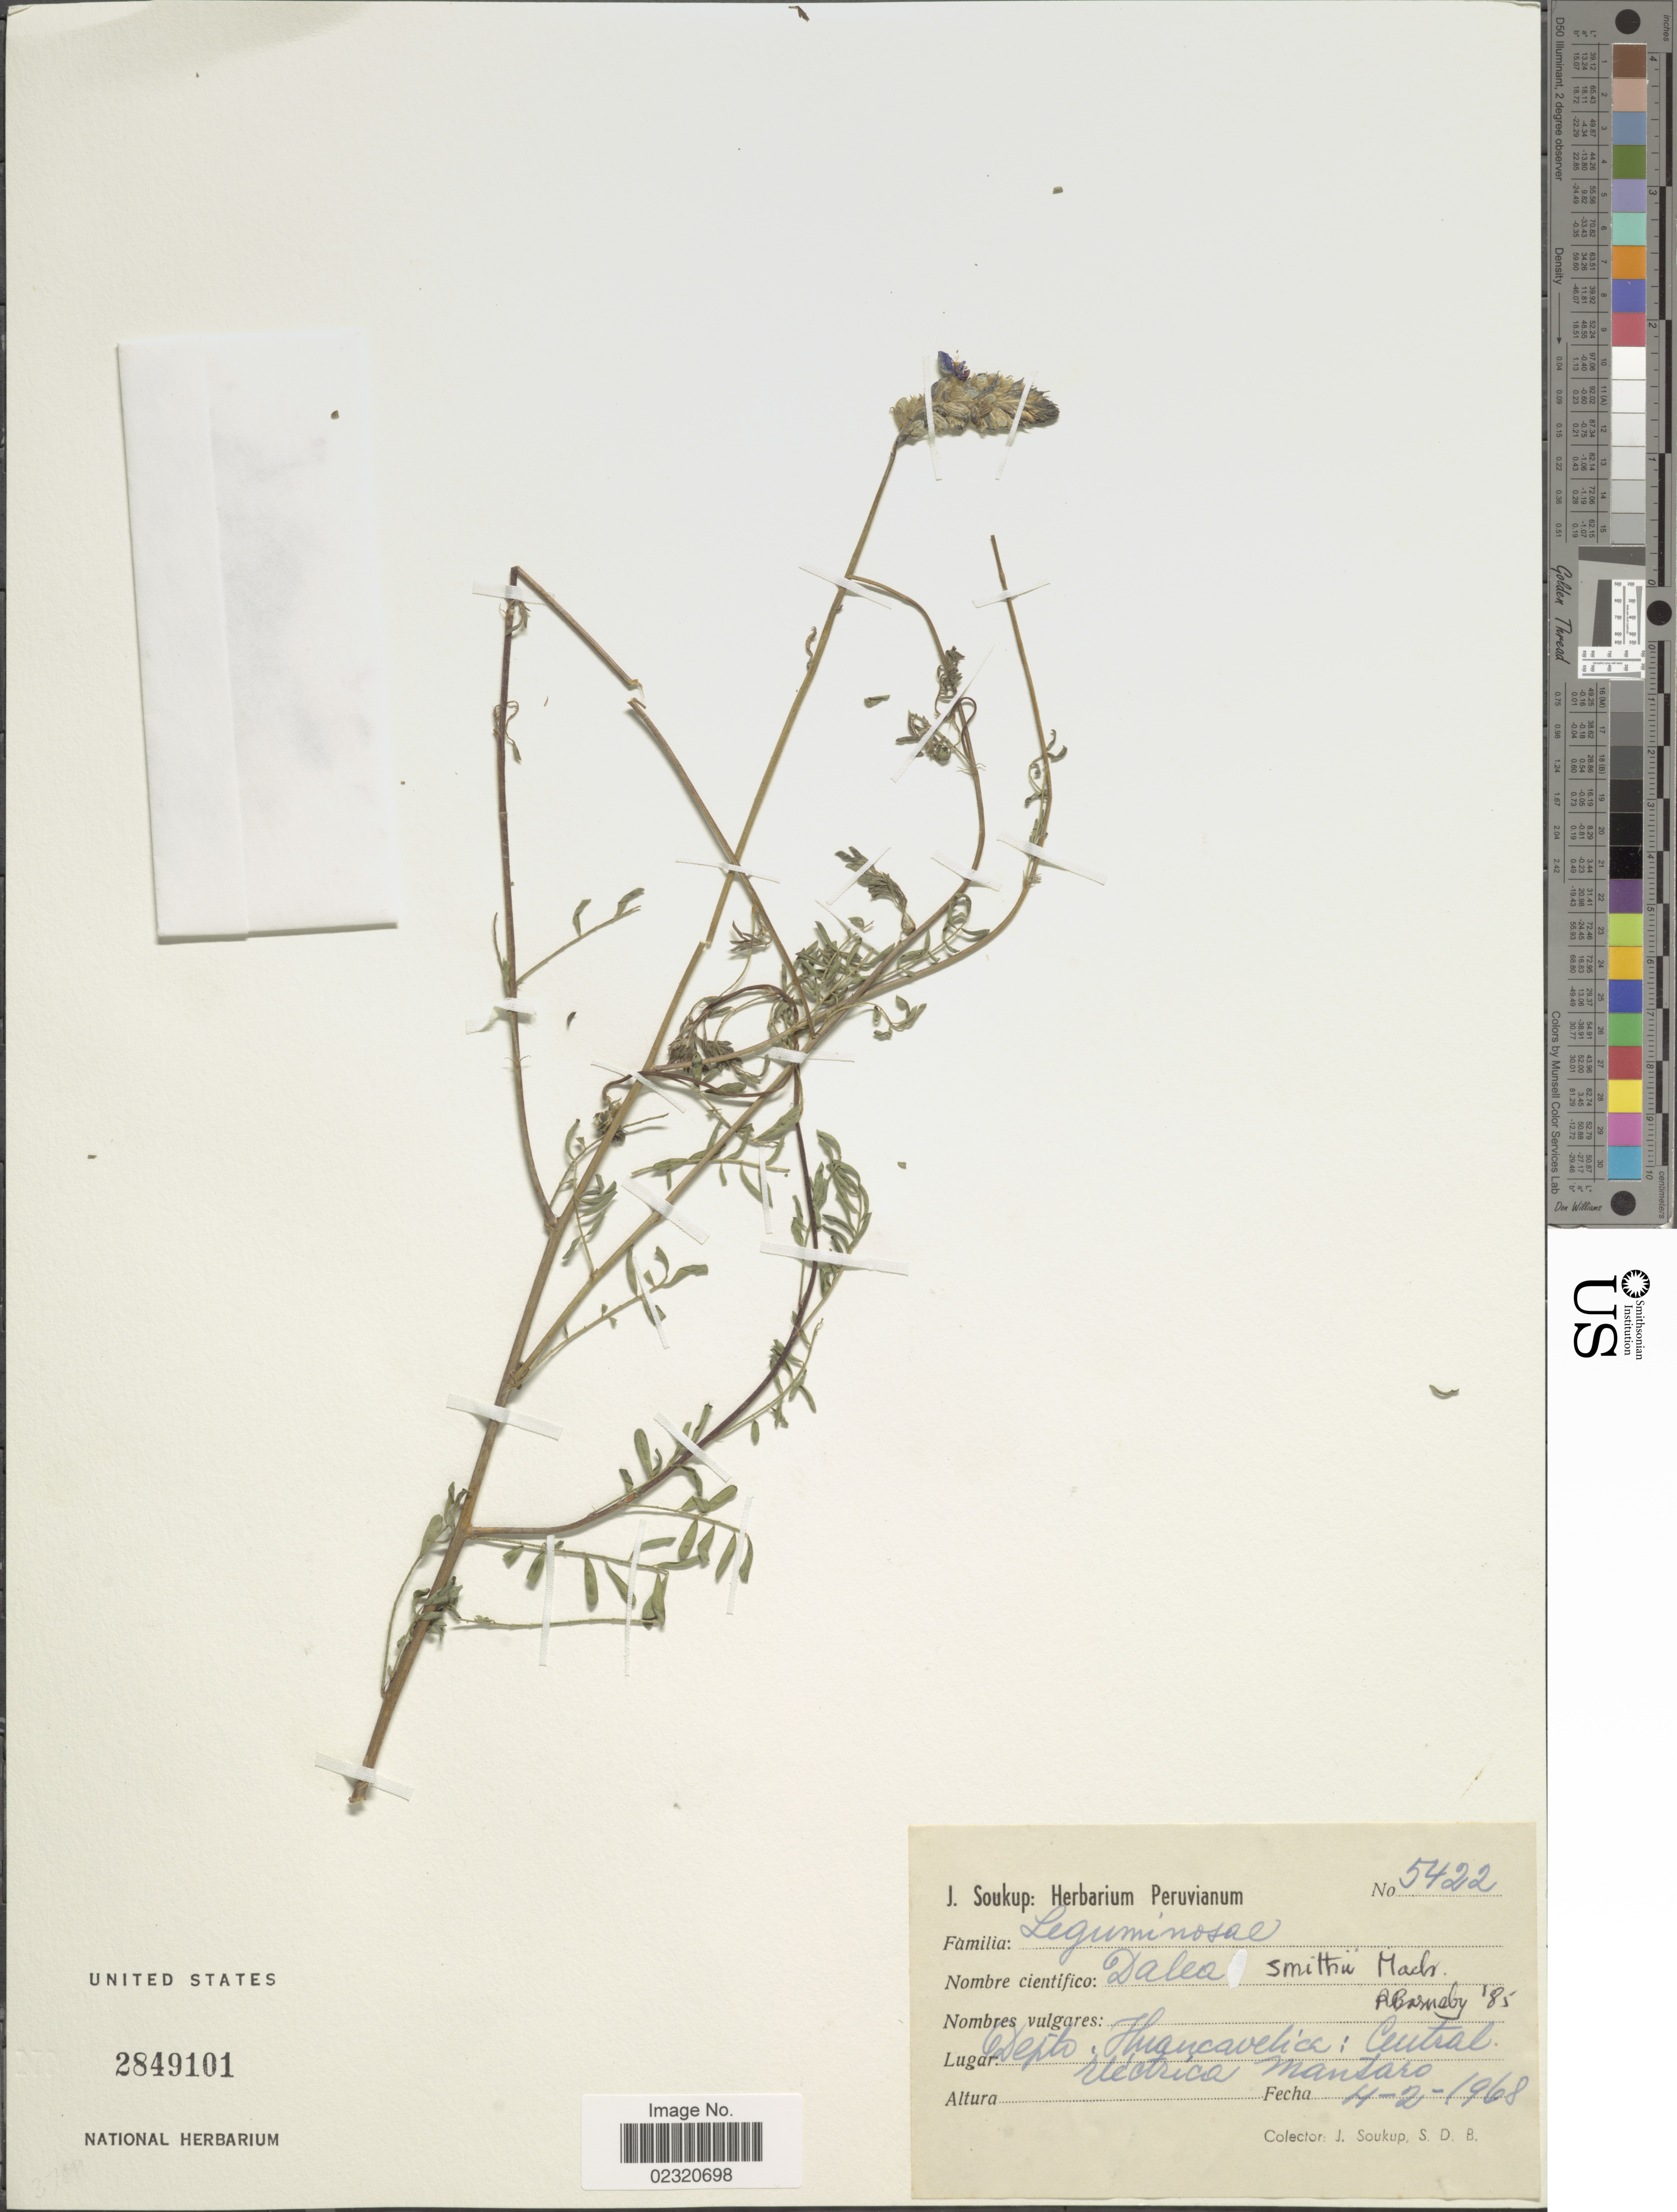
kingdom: Plantae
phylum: Tracheophyta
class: Magnoliopsida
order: Fabales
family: Fabaceae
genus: Dalea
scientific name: Dalea smithii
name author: (J.F. Macbr.) J.F. Macbr.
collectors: J. Soukup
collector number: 5422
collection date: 1968-02-04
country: Peru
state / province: Huancavelica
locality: Central Eléctrica Mantaro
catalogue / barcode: US 2849101